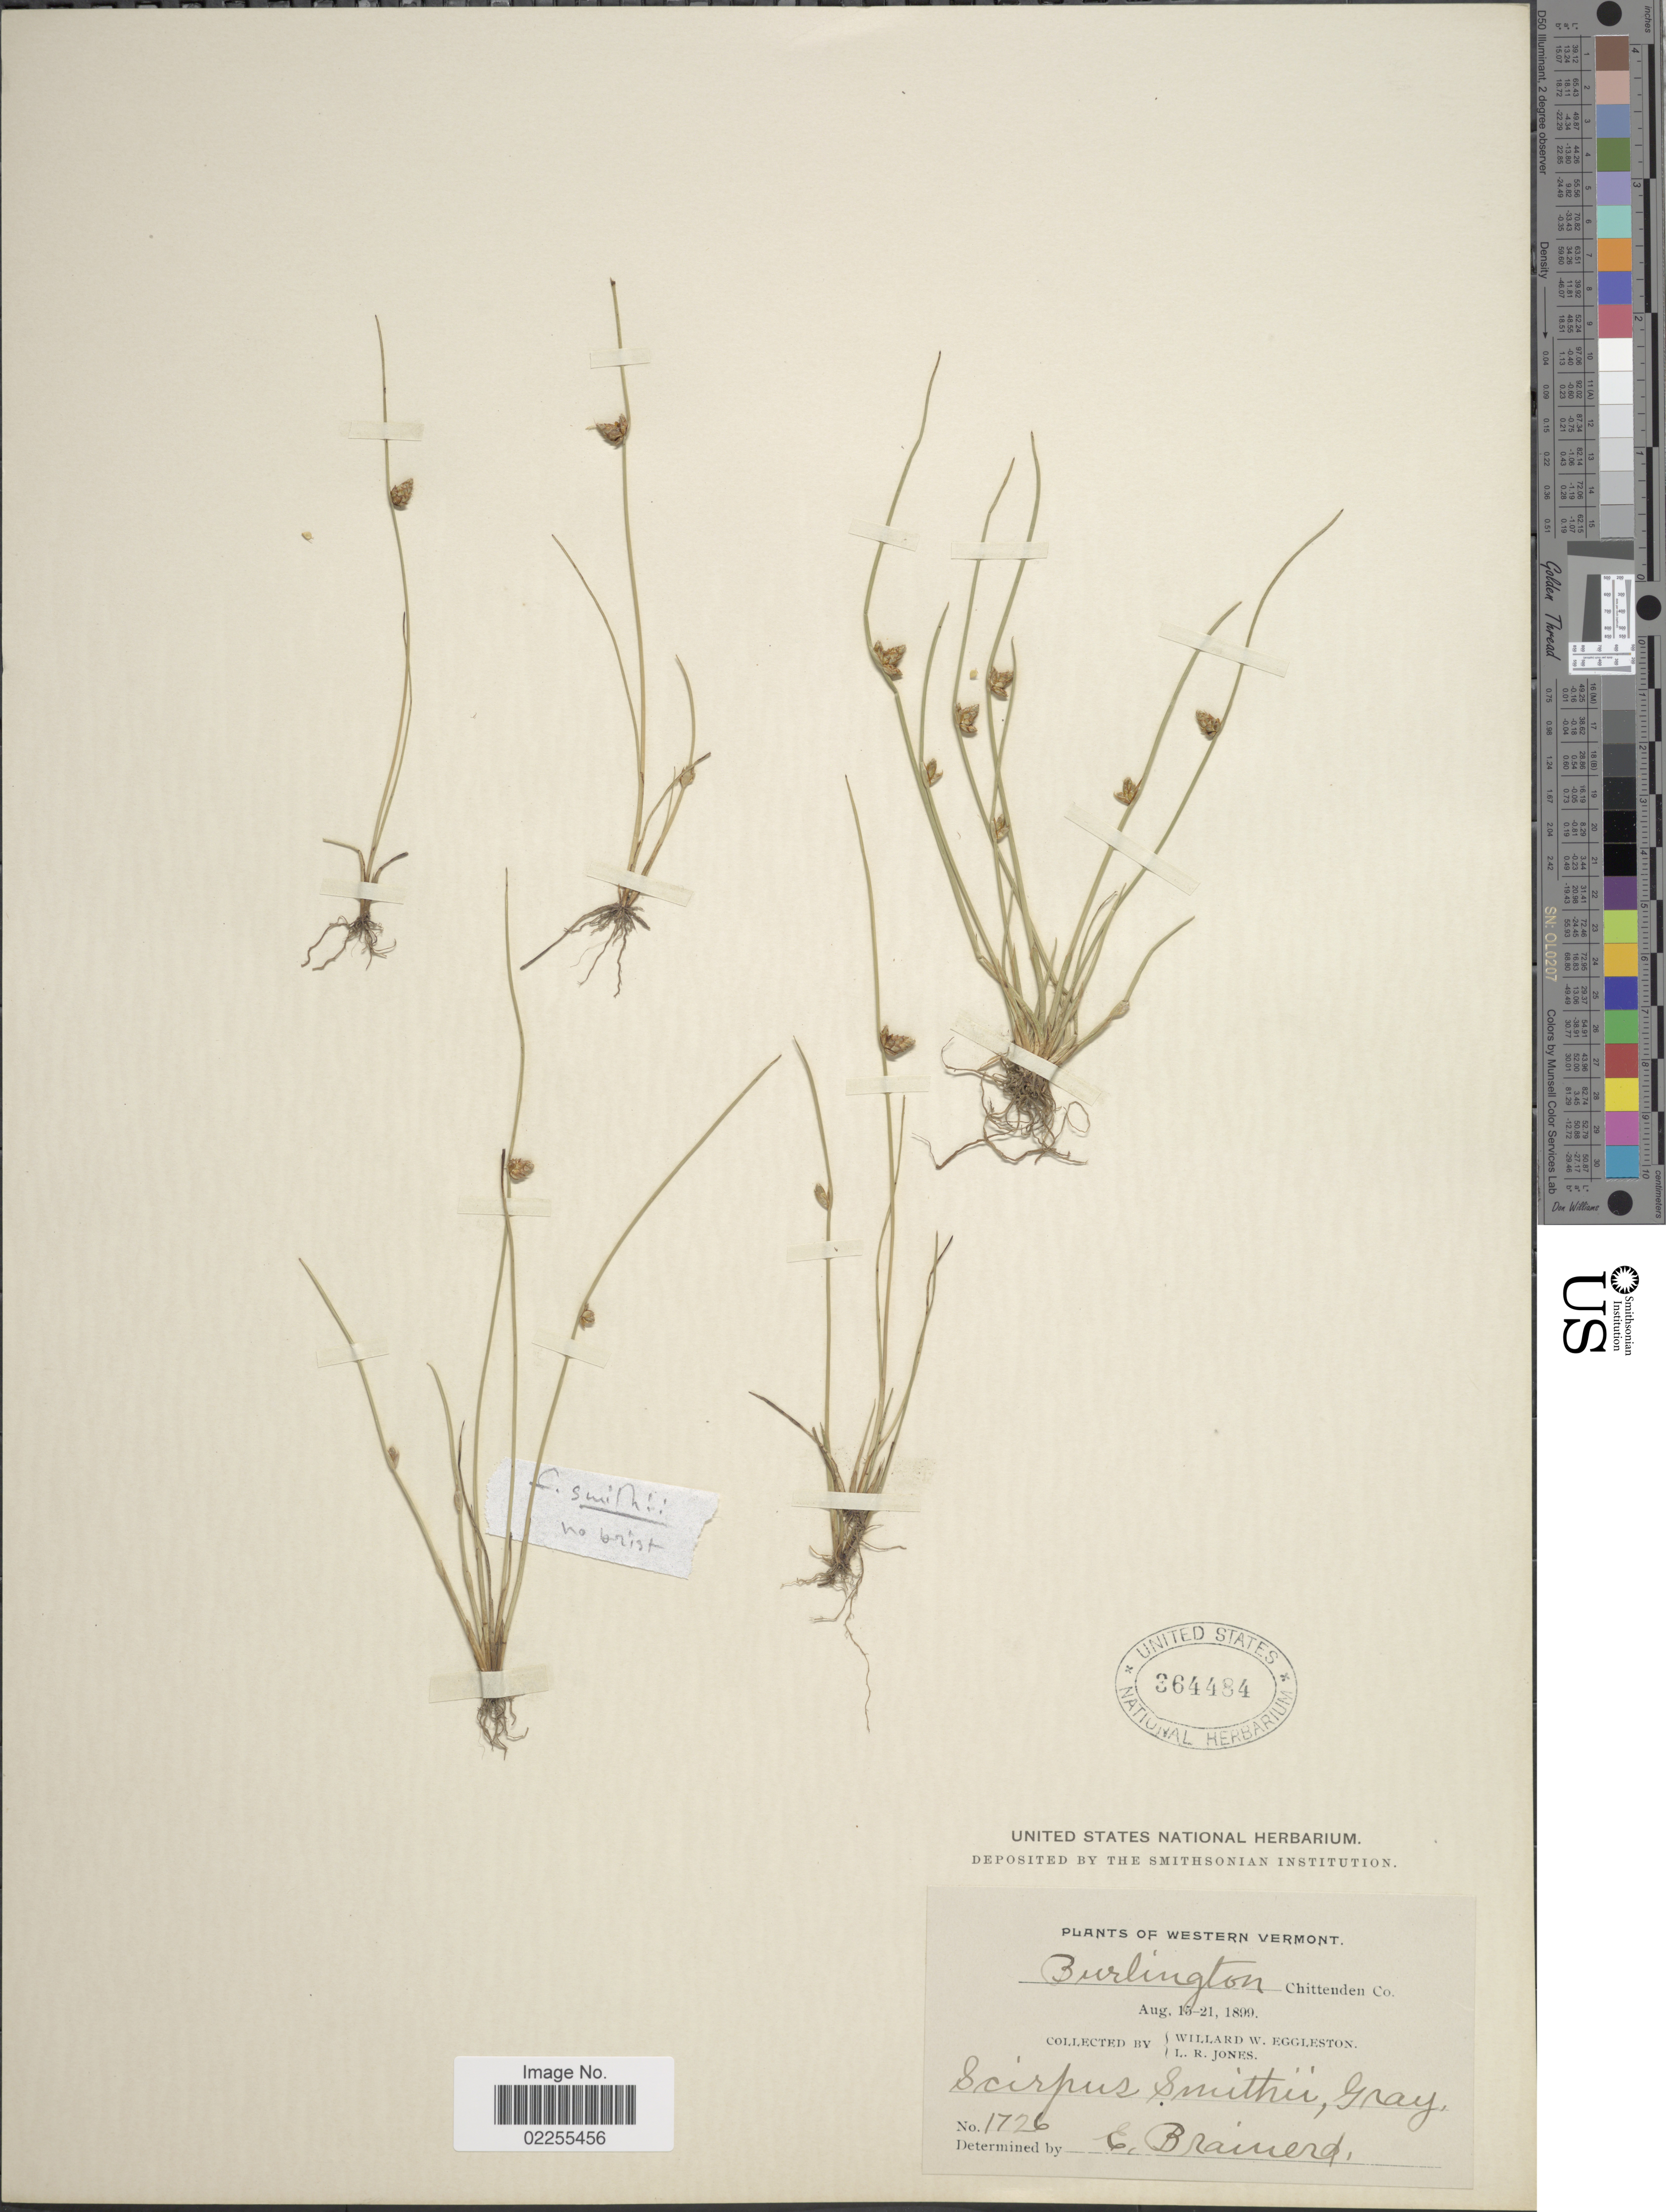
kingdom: Plantae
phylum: Tracheophyta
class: Liliopsida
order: Poales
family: Cyperaceae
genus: Schoenoplectus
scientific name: Schoenoplectus smithii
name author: (A. Gray) Soják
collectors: W. W. Eggleston & L. R. Jones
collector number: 1726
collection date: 1899-08-15/1899-08-21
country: United States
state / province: Vermont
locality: Western Vermont.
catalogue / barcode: US 364484